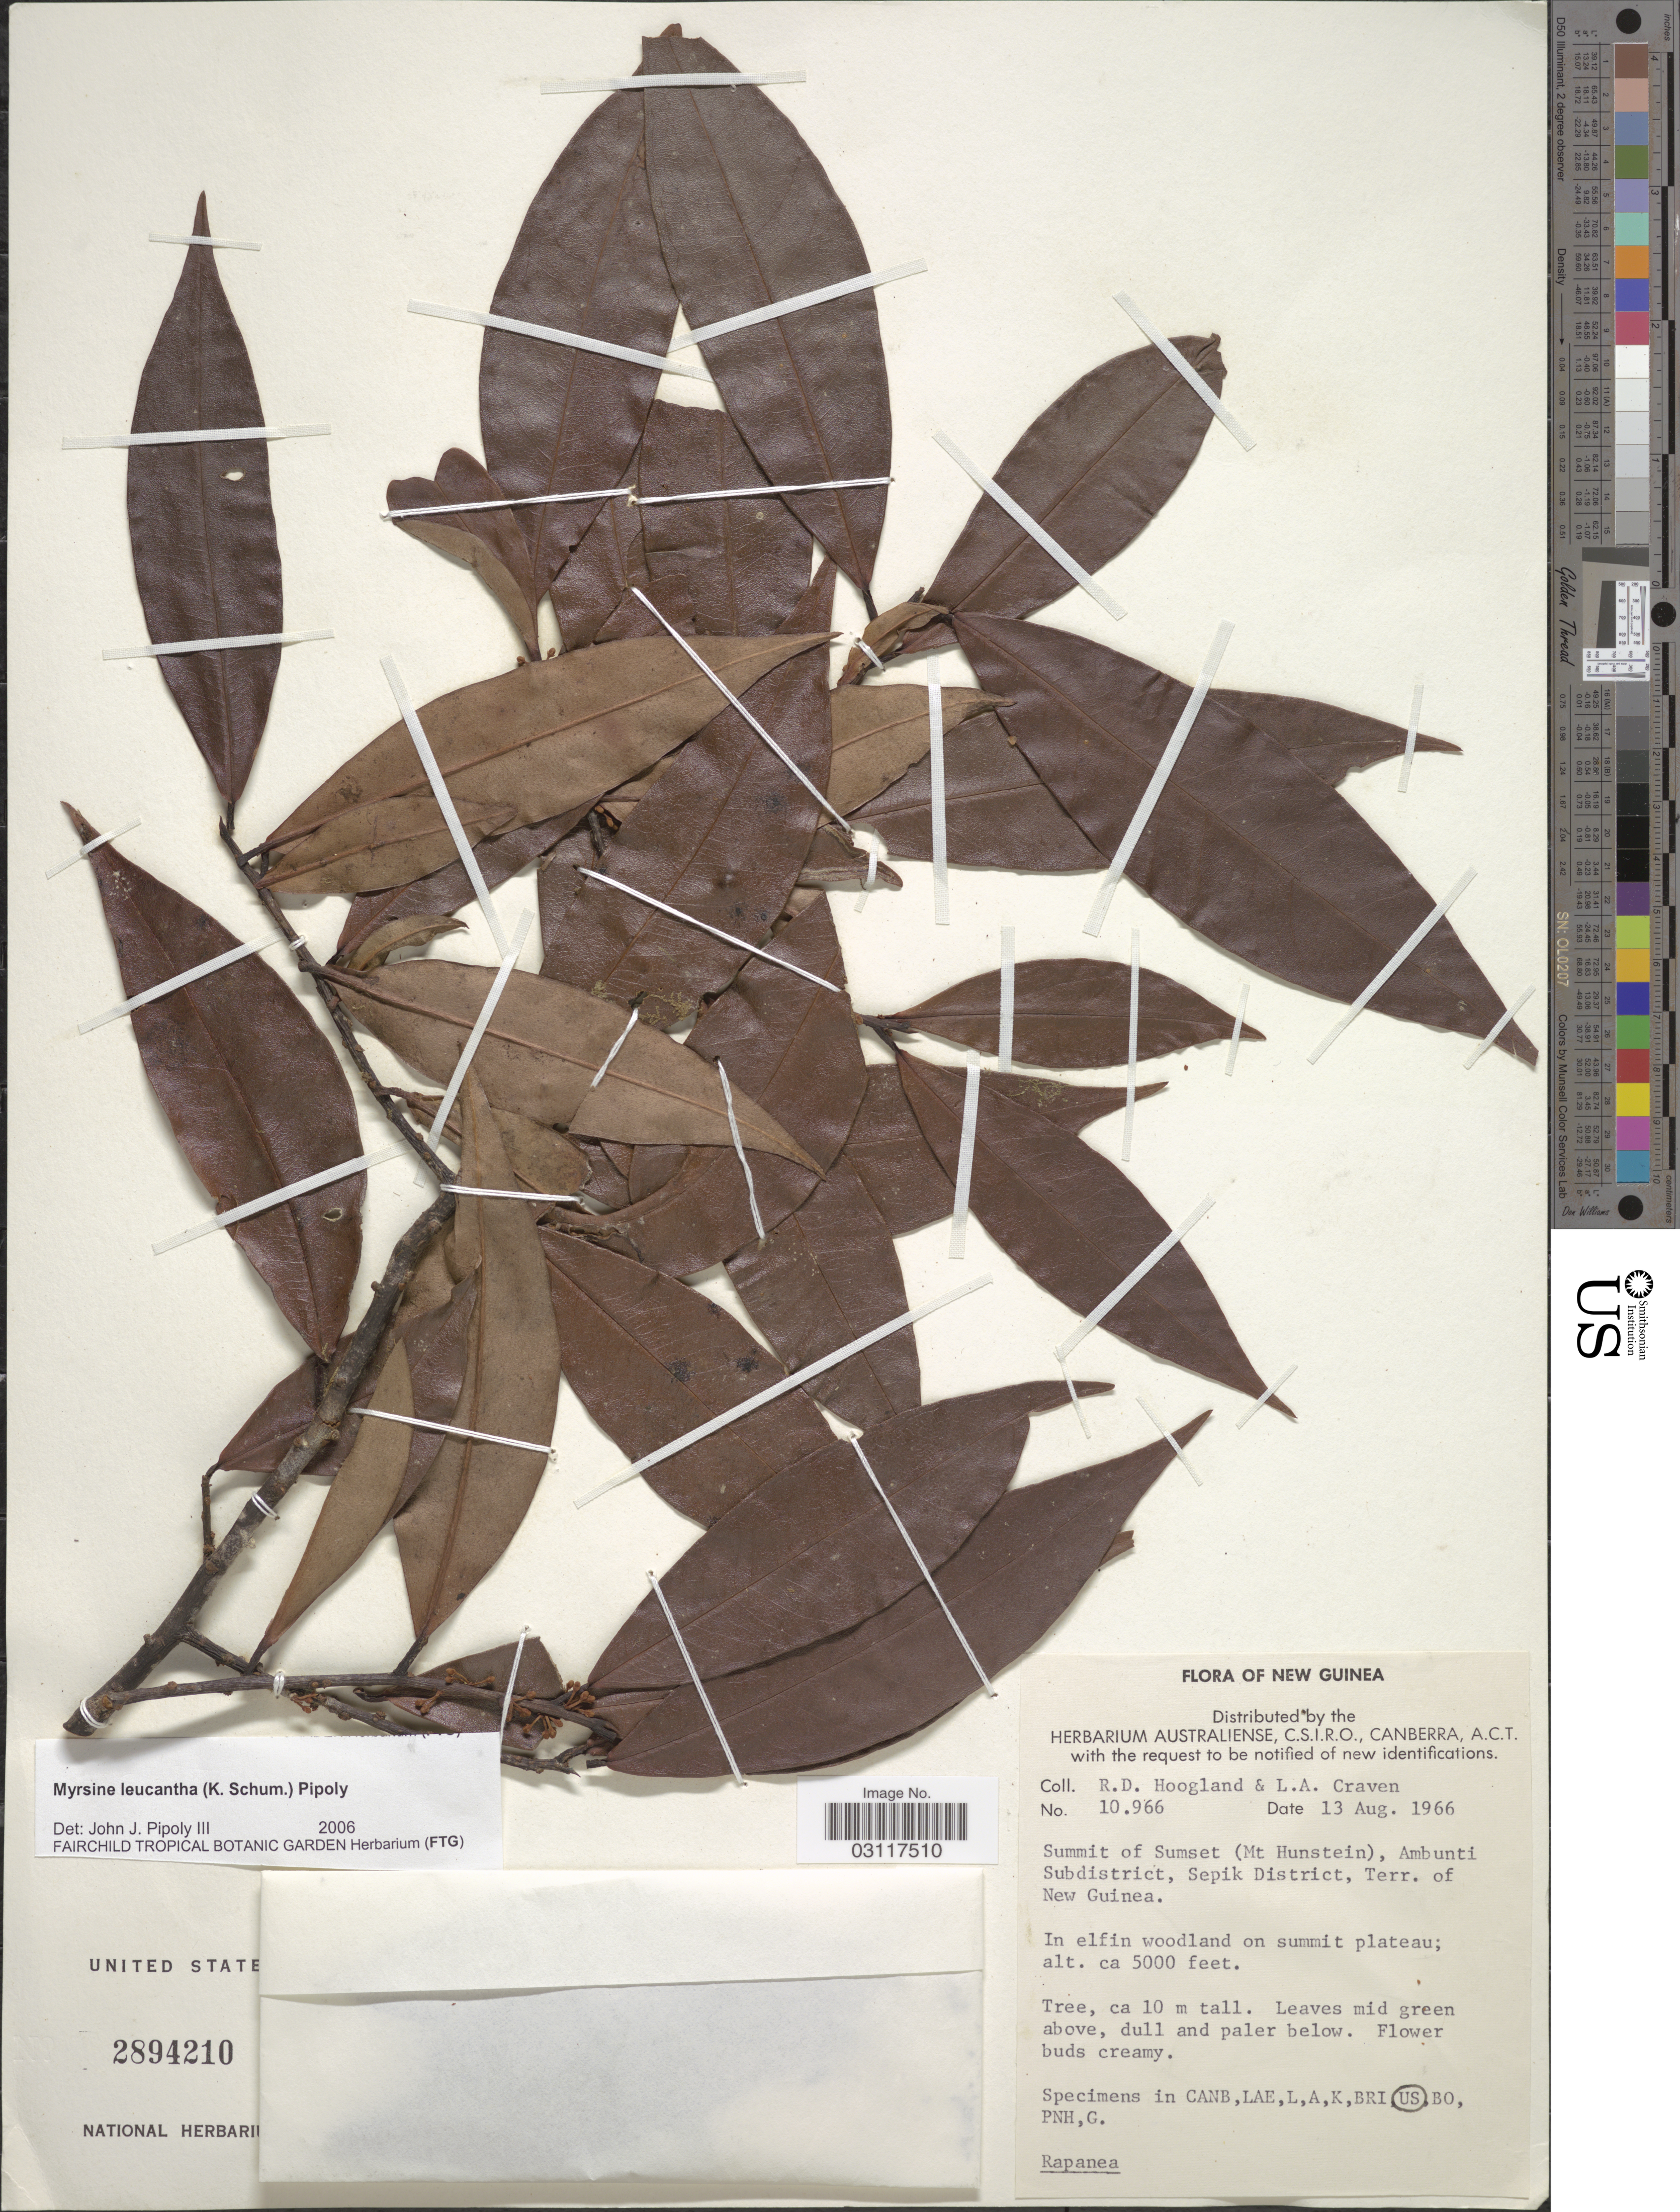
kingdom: Plantae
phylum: Tracheophyta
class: Magnoliopsida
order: Ericales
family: Primulaceae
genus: Myrsine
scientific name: Myrsine leucantha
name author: (K. Schum.) Pipoly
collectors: R. D. Hoogland & L. A. Craven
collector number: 10966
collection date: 1966-08-13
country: Papua New Guinea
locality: New Guinea, Summit of Sumset (Mt Hunstein), Ambunti Subdistrict, Sepik District, Terr. of New Guinea.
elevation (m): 1524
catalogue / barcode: US 2894210